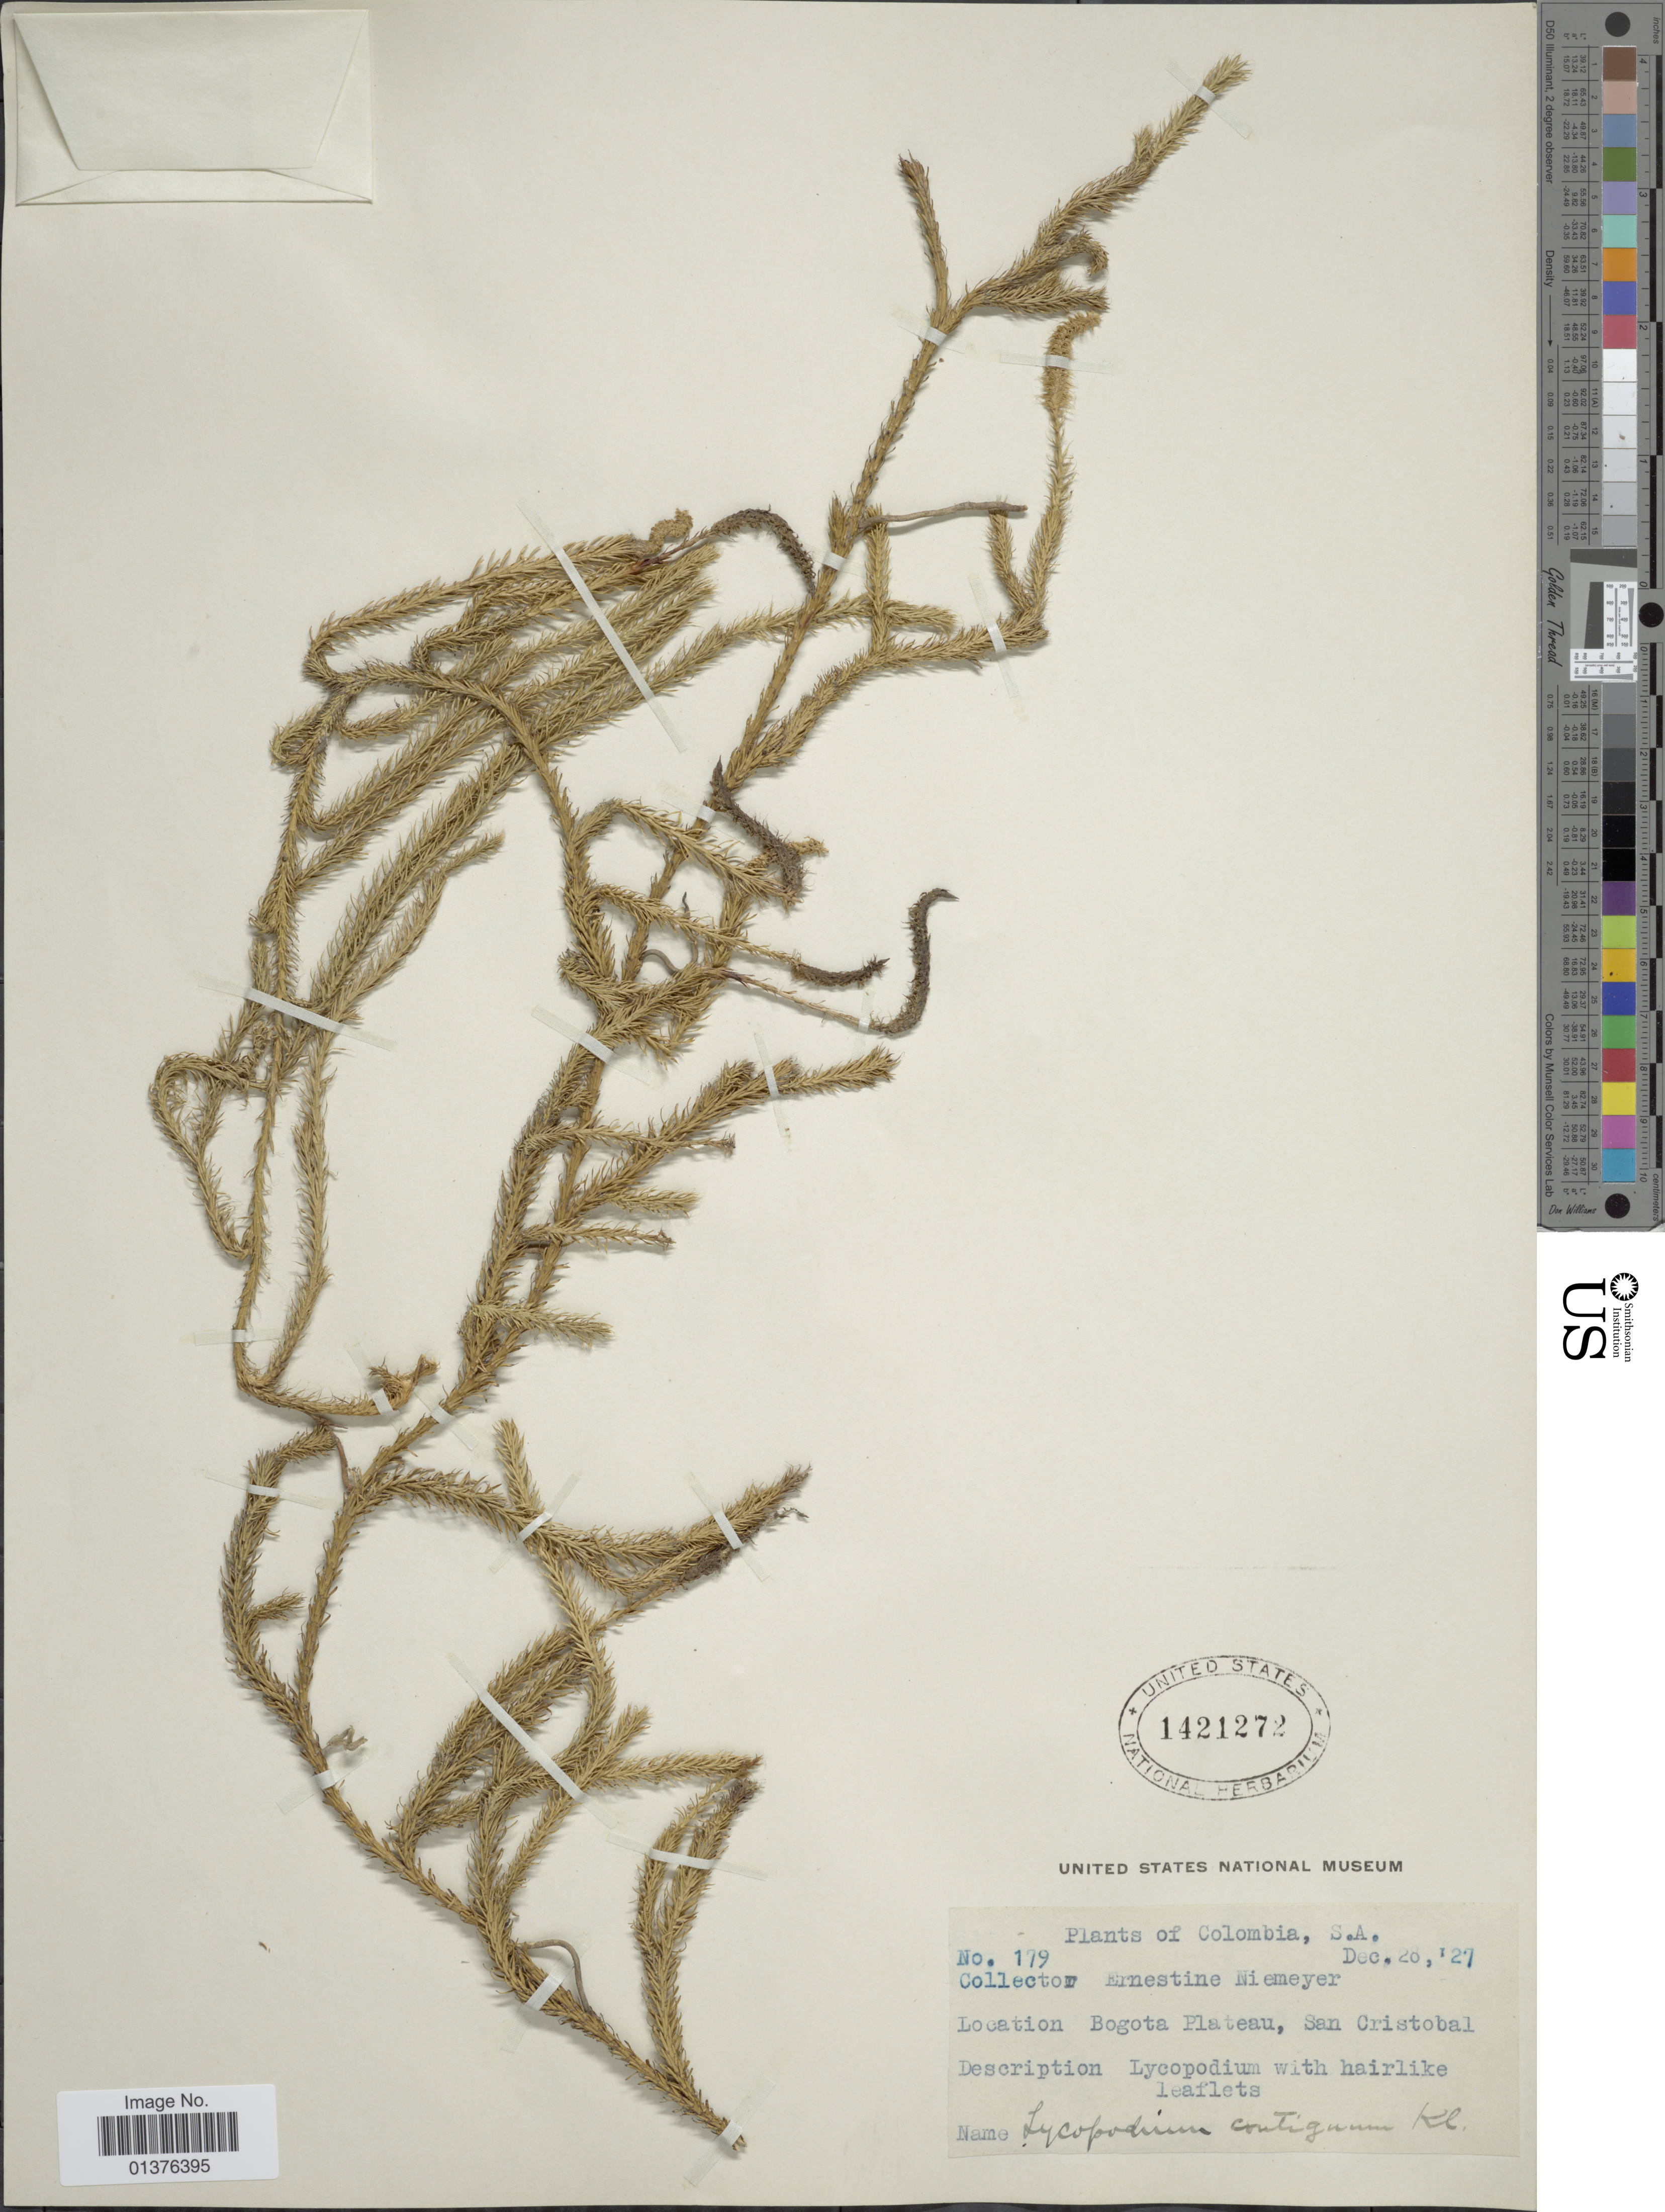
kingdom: Plantae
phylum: Tracheophyta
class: Lycopodiopsida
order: Lycopodiales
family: Lycopodiaceae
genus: Lycopodium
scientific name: Lycopodium clavatum subsp. contiguum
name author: (Klotzsch) B. Øllg.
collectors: E. H. Niemeyer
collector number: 179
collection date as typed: Transcribed d/m/y: 28/12/27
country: Colombia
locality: S.A. Bogota Plateau, San Cristobal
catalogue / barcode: US 1421272